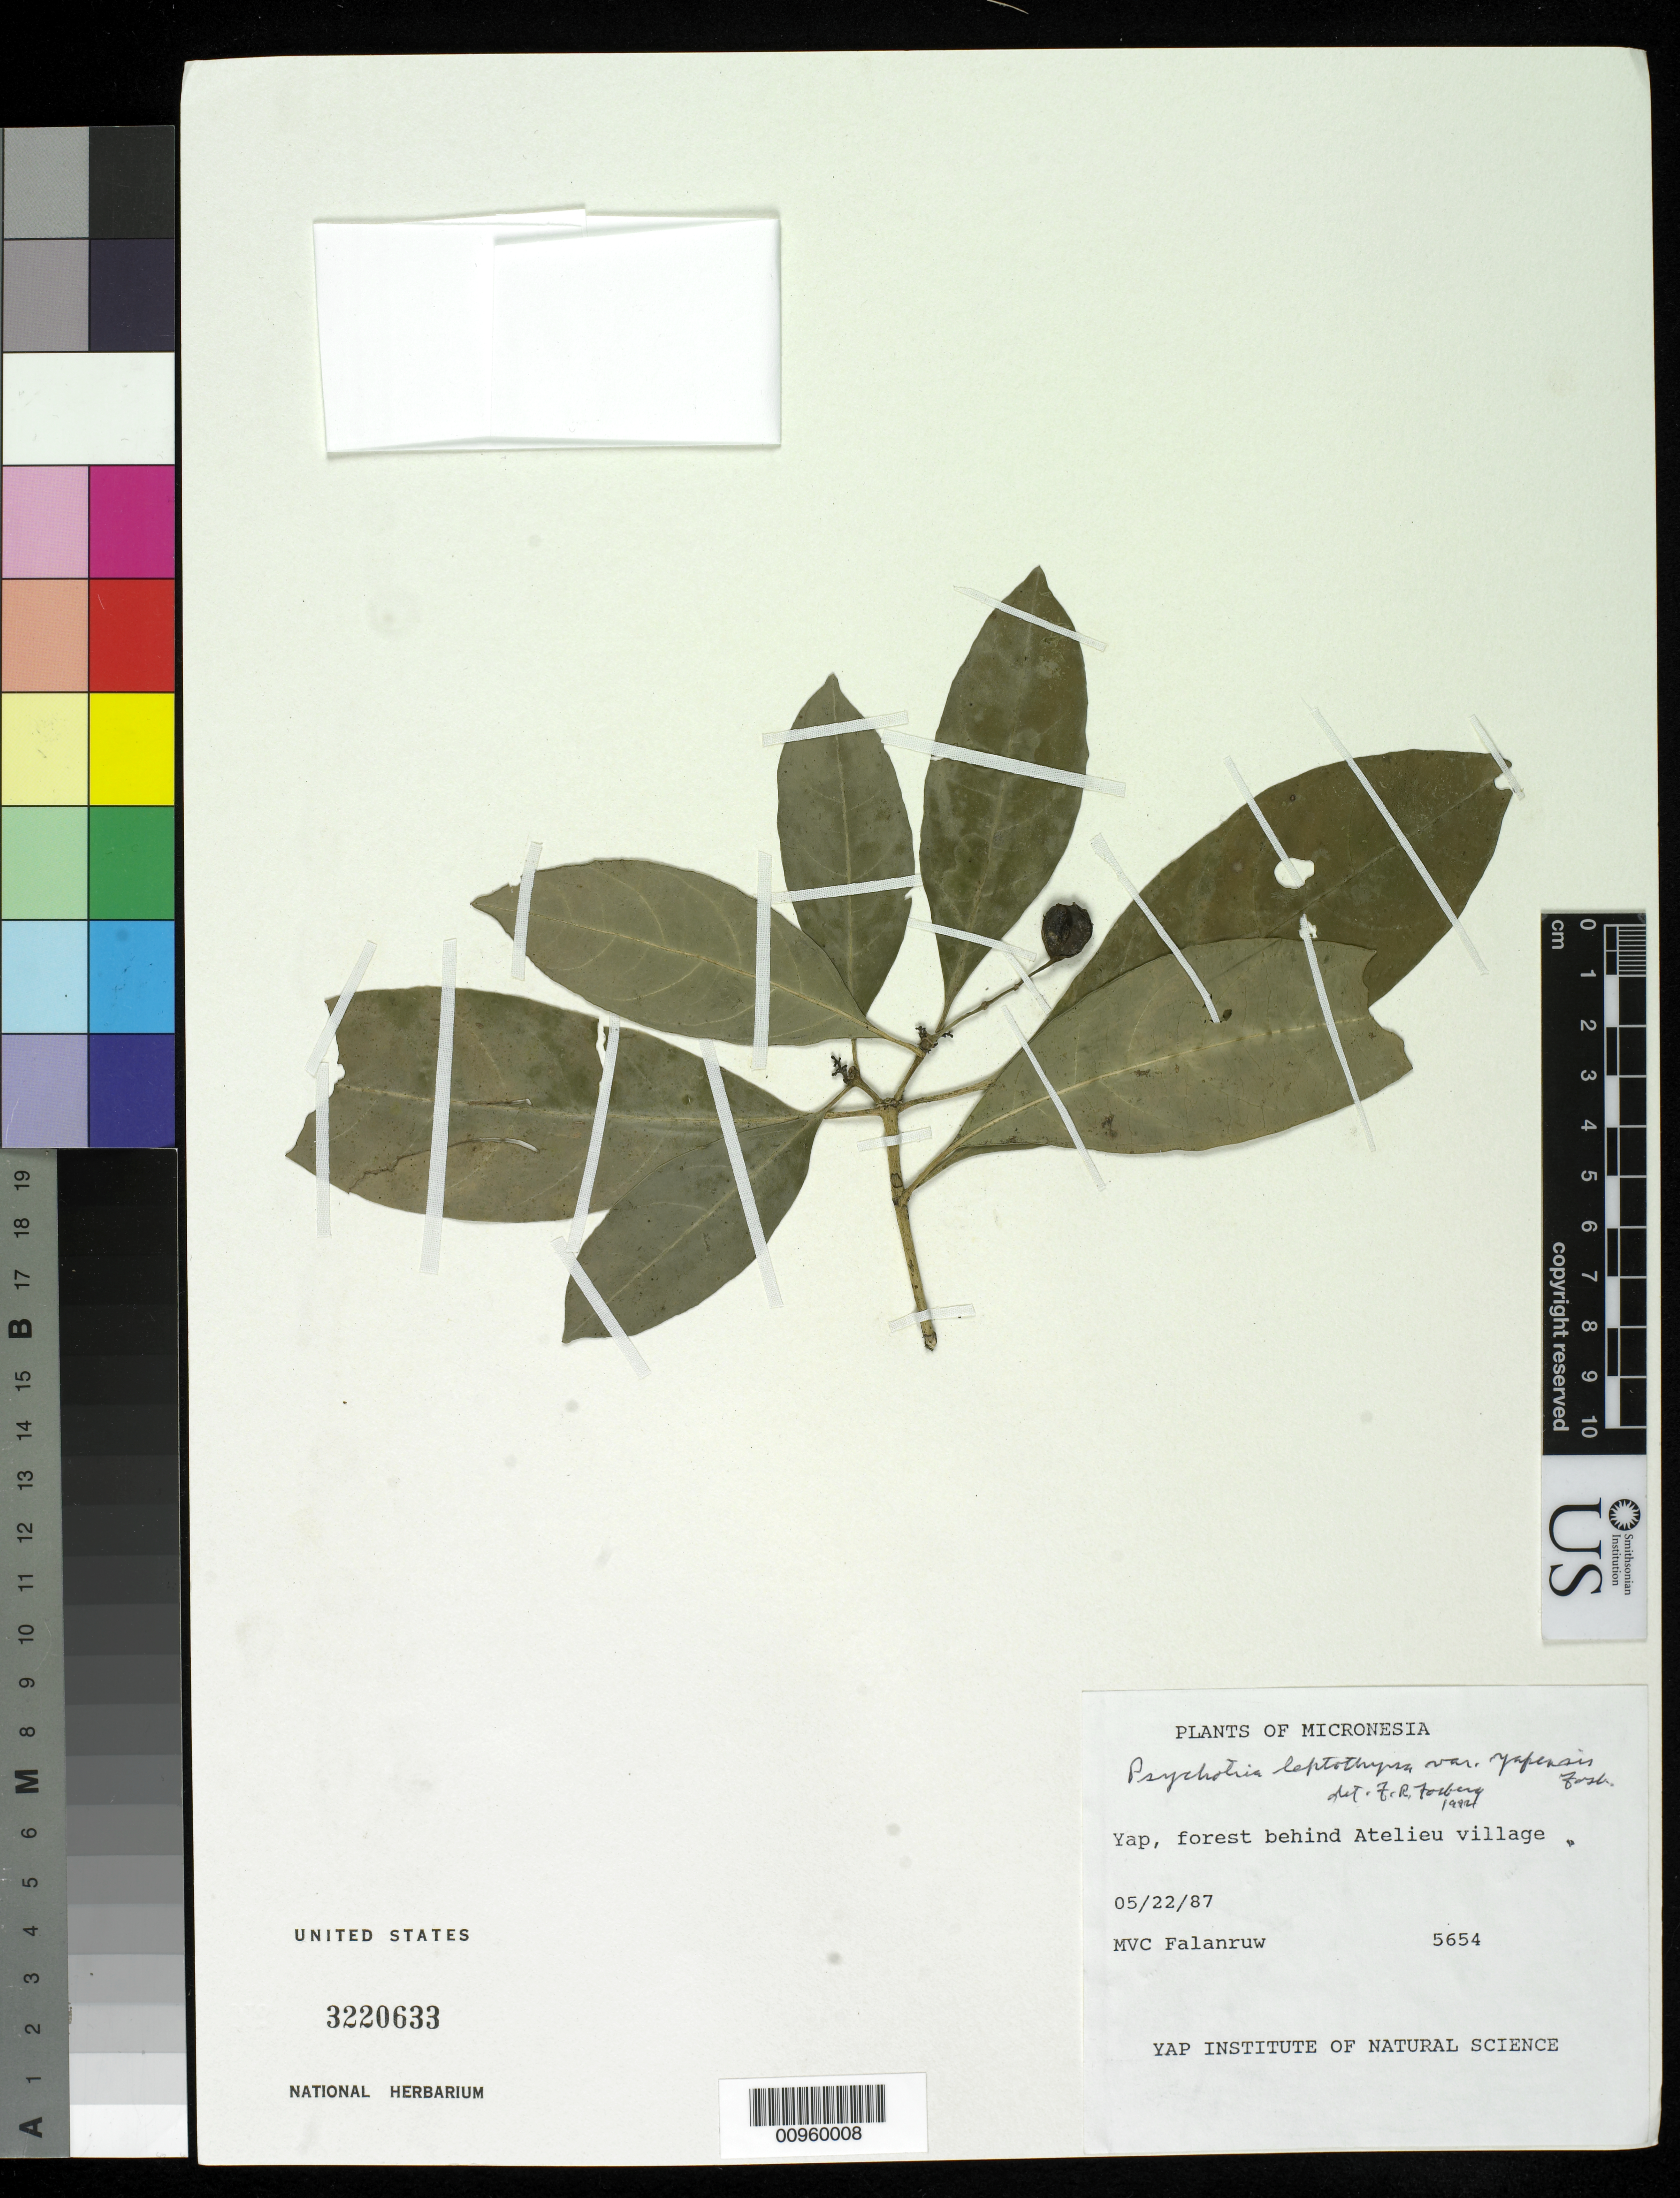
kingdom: Plantae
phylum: Tracheophyta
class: Magnoliopsida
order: Gentianales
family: Rubiaceae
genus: Psychotria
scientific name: Psychotria leptothyrsa var. yapensis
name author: Fosberg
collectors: M. V. Falanruw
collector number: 5654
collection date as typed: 22 May 1987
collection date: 1987-05-22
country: Micronesia, Federated States of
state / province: Yap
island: Yap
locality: Forest behind Atelieu village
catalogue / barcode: US 3220633